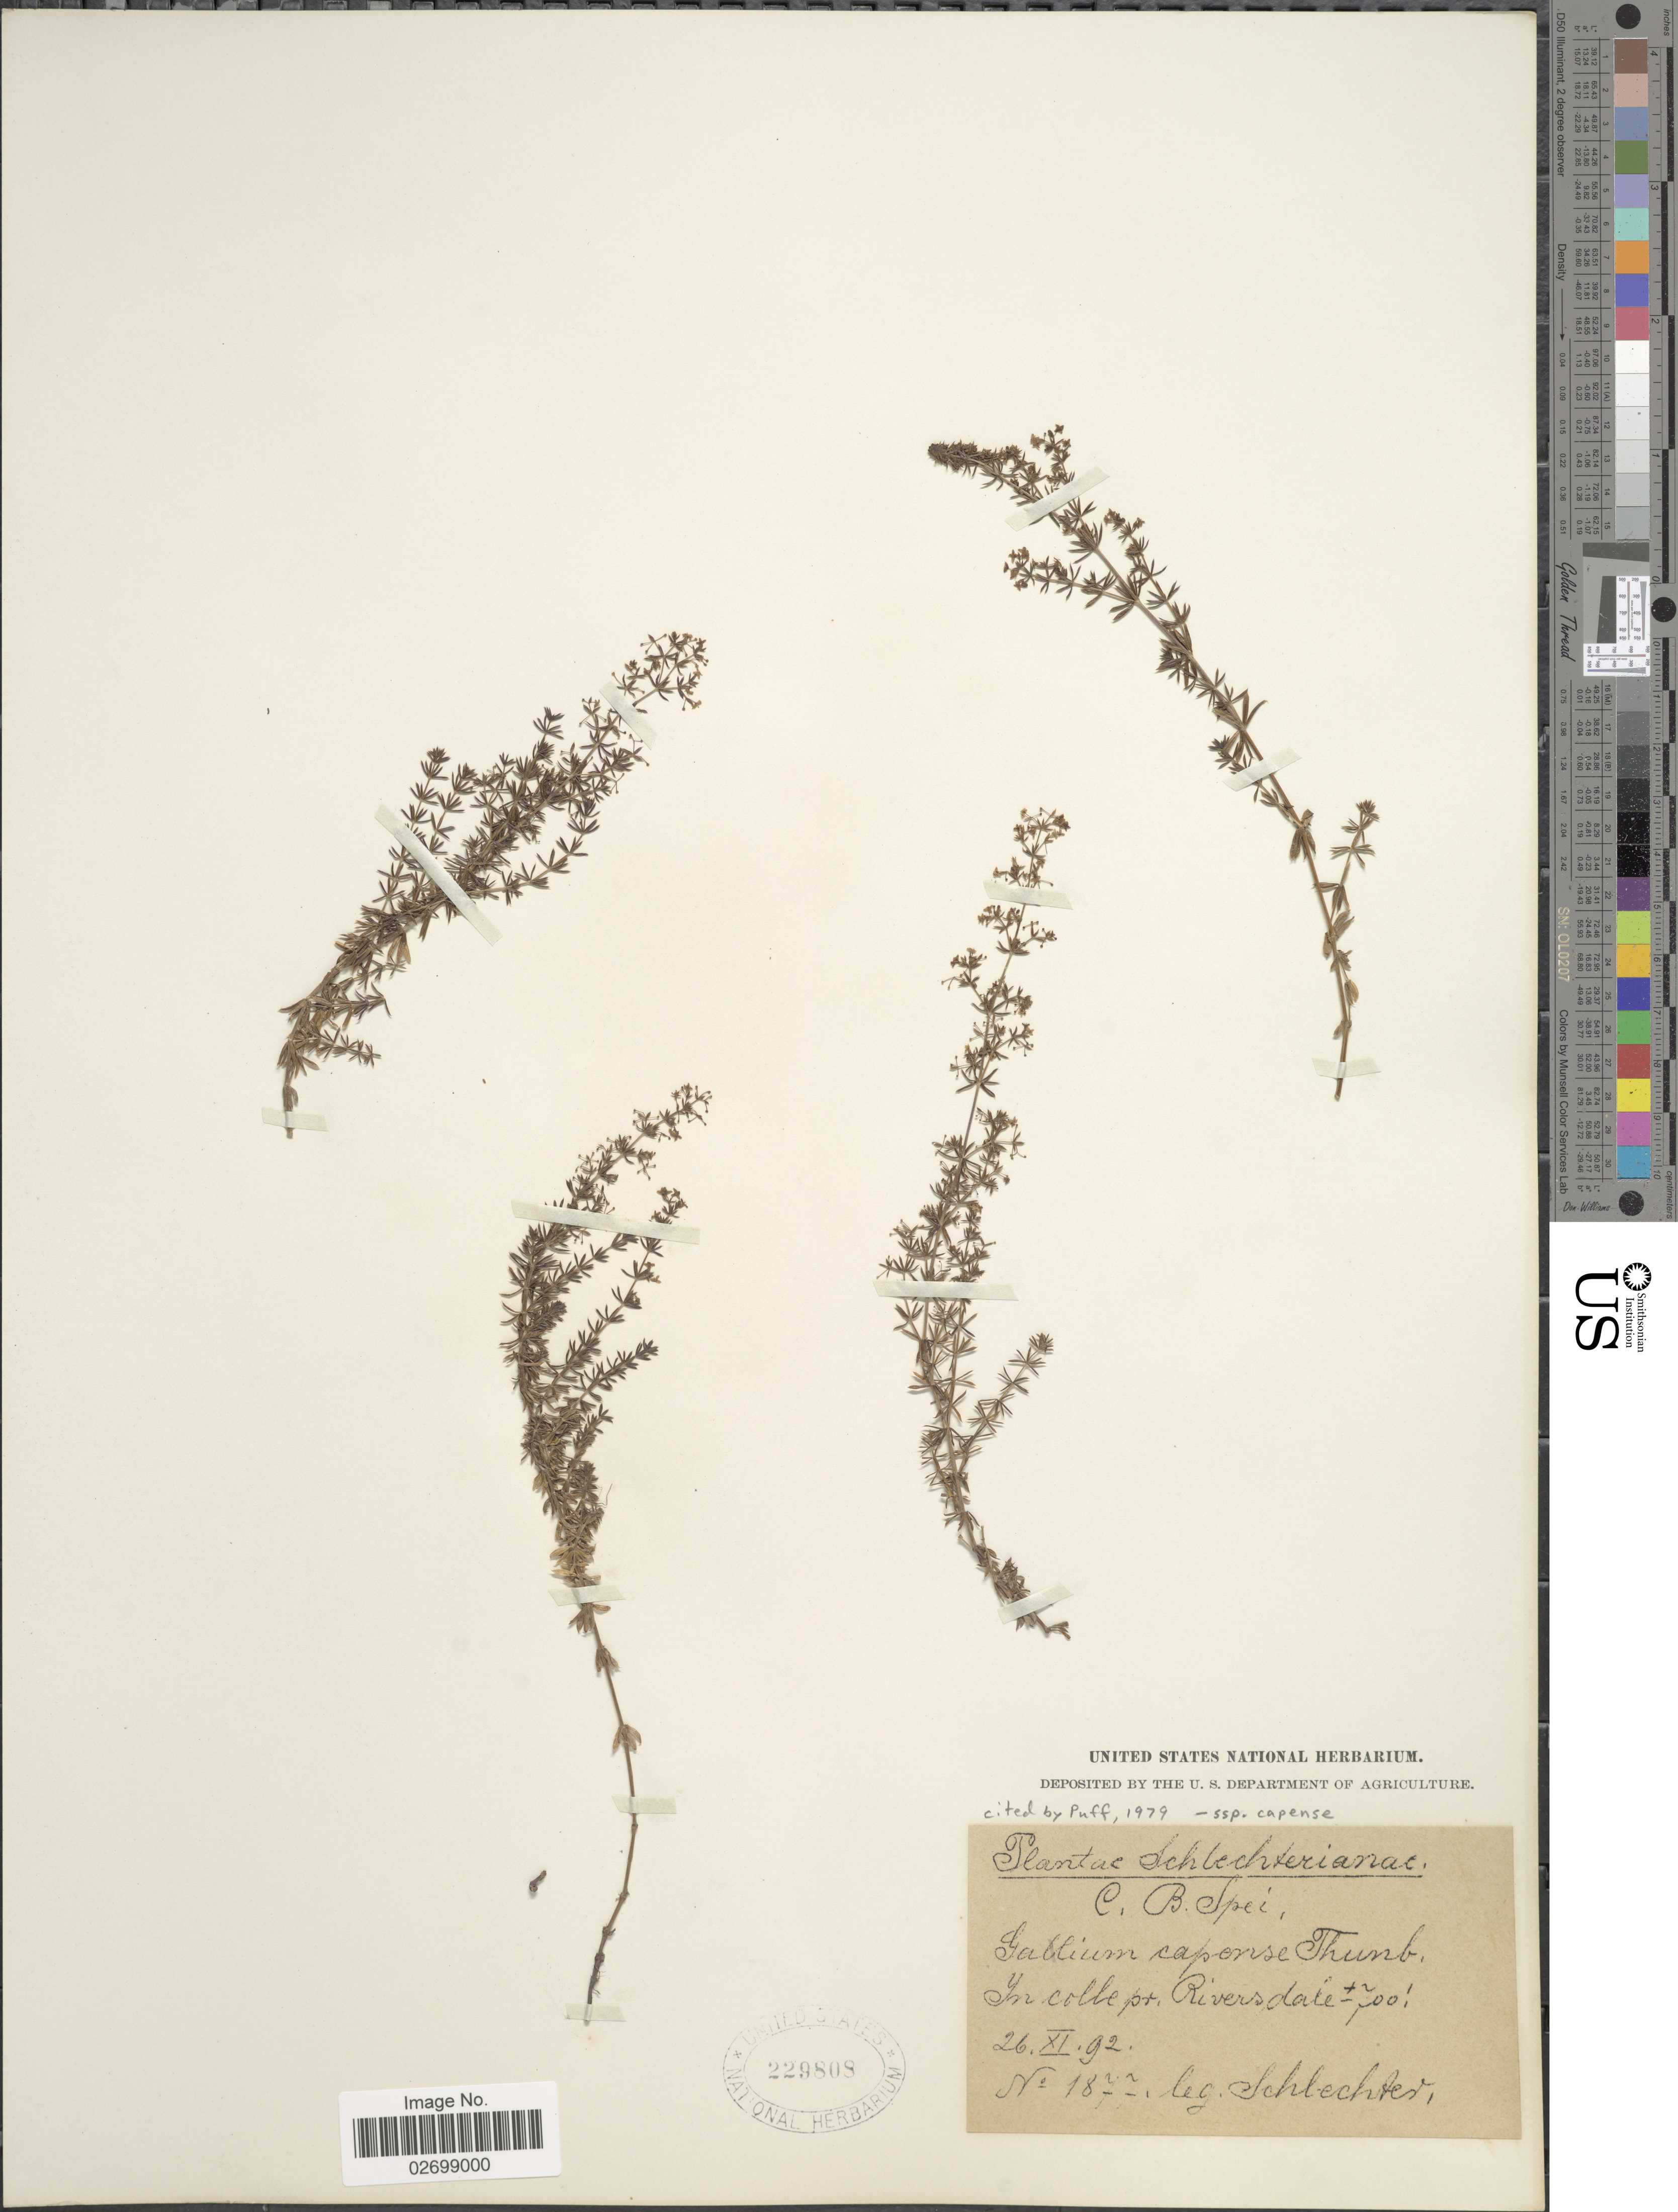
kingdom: Plantae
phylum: Tracheophyta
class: Magnoliopsida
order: Gentianales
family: Rubiaceae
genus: Galium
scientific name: Galium capense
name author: Thunb.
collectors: Schlechter, --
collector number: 1877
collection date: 1892-11-26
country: South Africa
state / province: Western Cape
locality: C. B. Spei. In colle pr. Riversdale.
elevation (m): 213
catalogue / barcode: US 229808